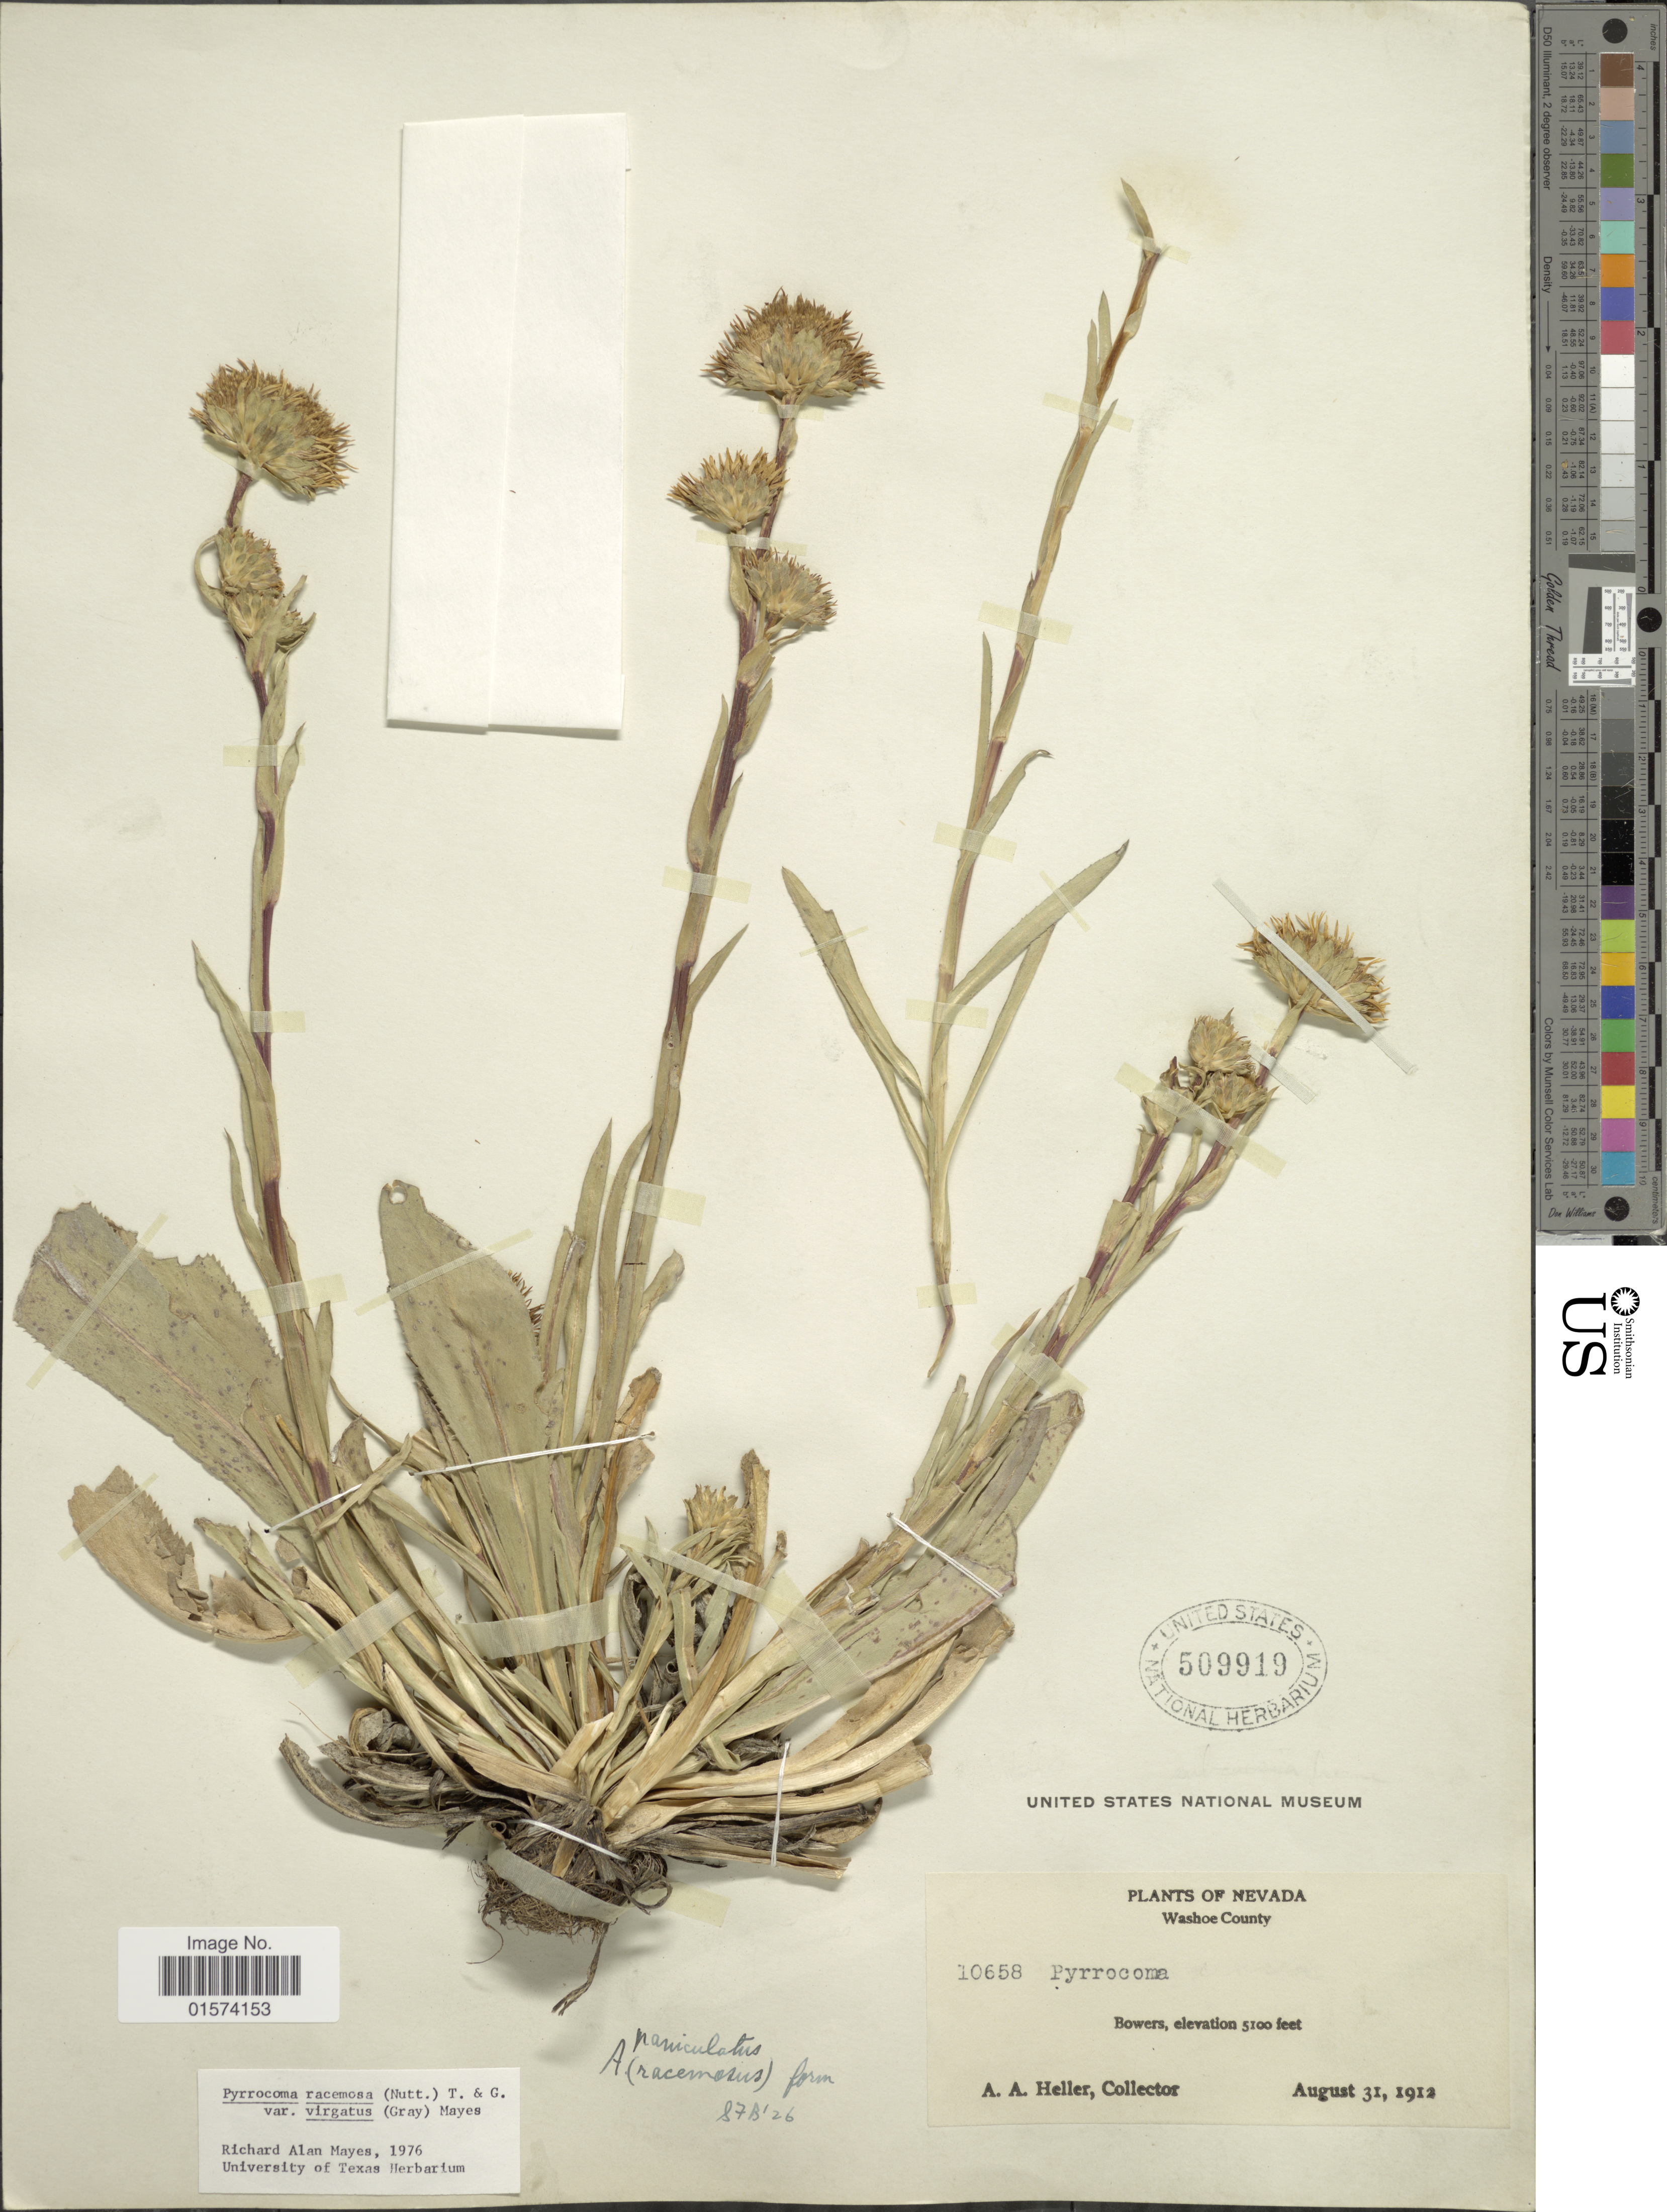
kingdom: Plantae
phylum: Tracheophyta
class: Magnoliopsida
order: Asterales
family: Asteraceae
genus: Pyrrocoma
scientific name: Pyrrocoma racemosa var. virgata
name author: Mayes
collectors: A. A. Heller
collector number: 10658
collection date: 1912-08-31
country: United States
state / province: Nevada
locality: Washoe County, Bowers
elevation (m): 1554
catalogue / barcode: US 509919